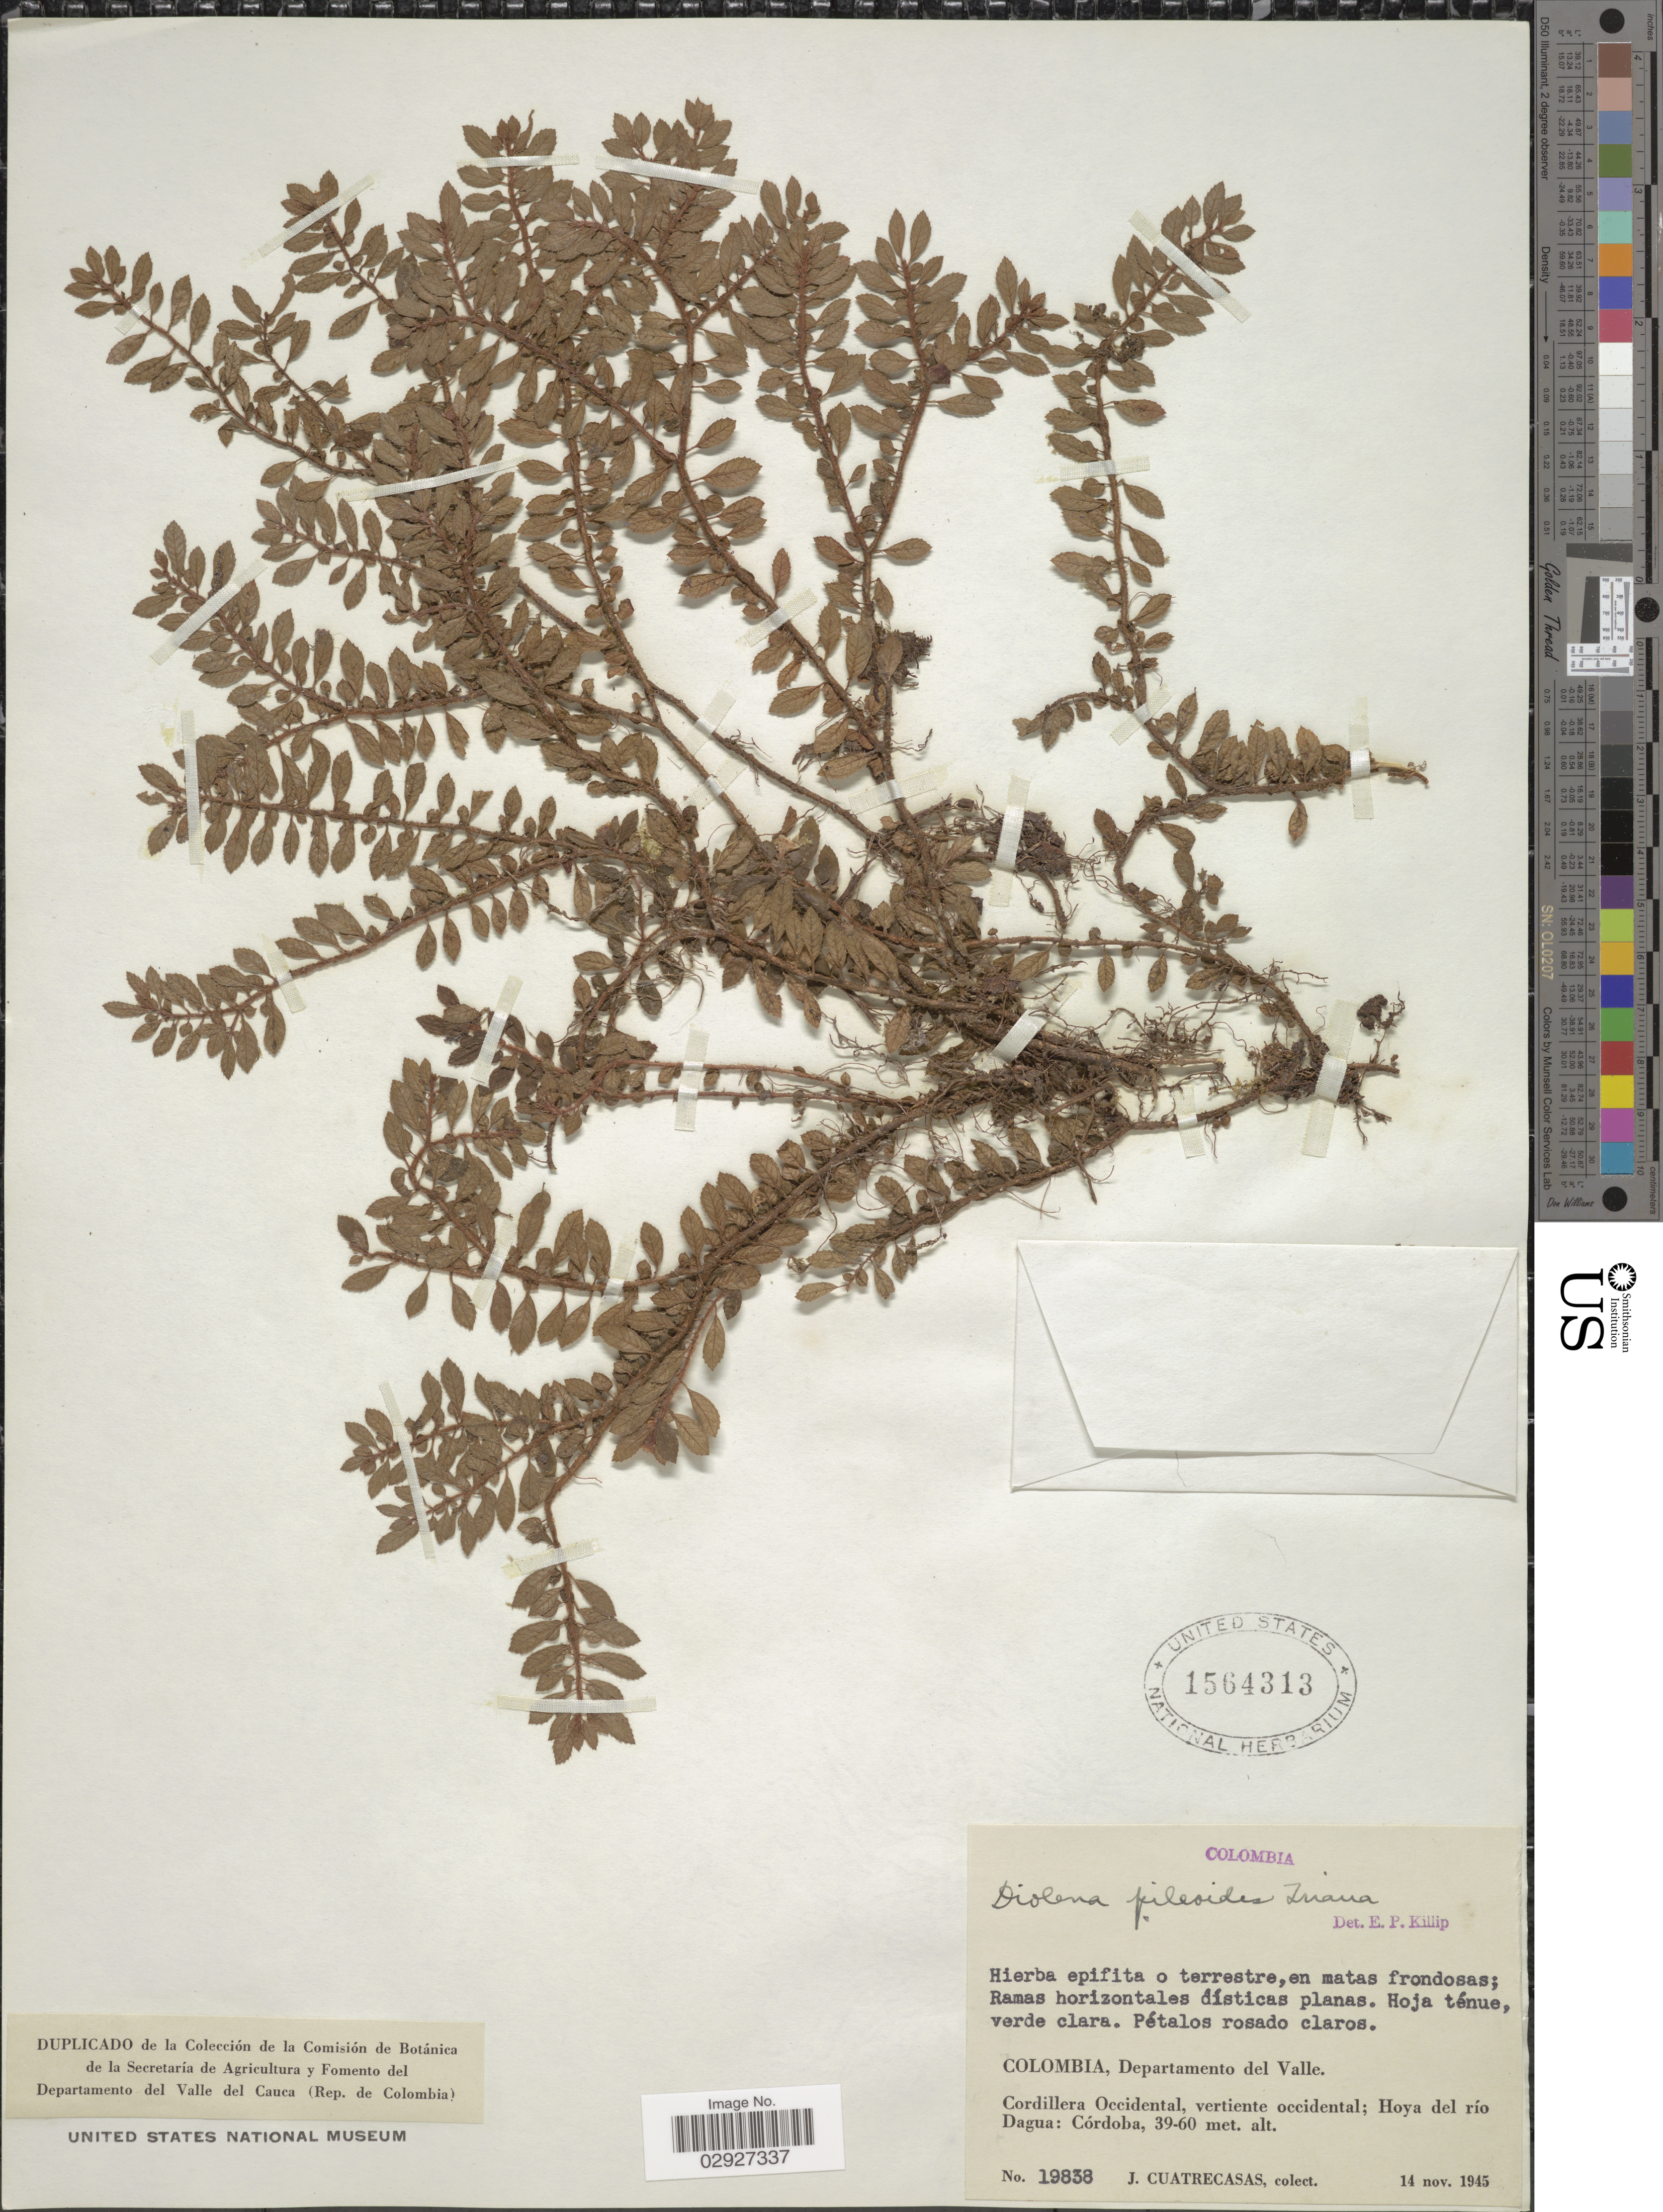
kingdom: Plantae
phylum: Tracheophyta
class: Magnoliopsida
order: Myrtales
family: Melastomataceae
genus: Triolena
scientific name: Triolena pileoides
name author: (Triana) Wurdack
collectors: J. Cuatrecasas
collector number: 19838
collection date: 1945-11-14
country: Colombia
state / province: Valle del Cauca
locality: Departamento del Valle, Cordillera Occidental, vertiente occidental: Hoya del río Dagua: Córdoba.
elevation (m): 39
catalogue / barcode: US 1564313